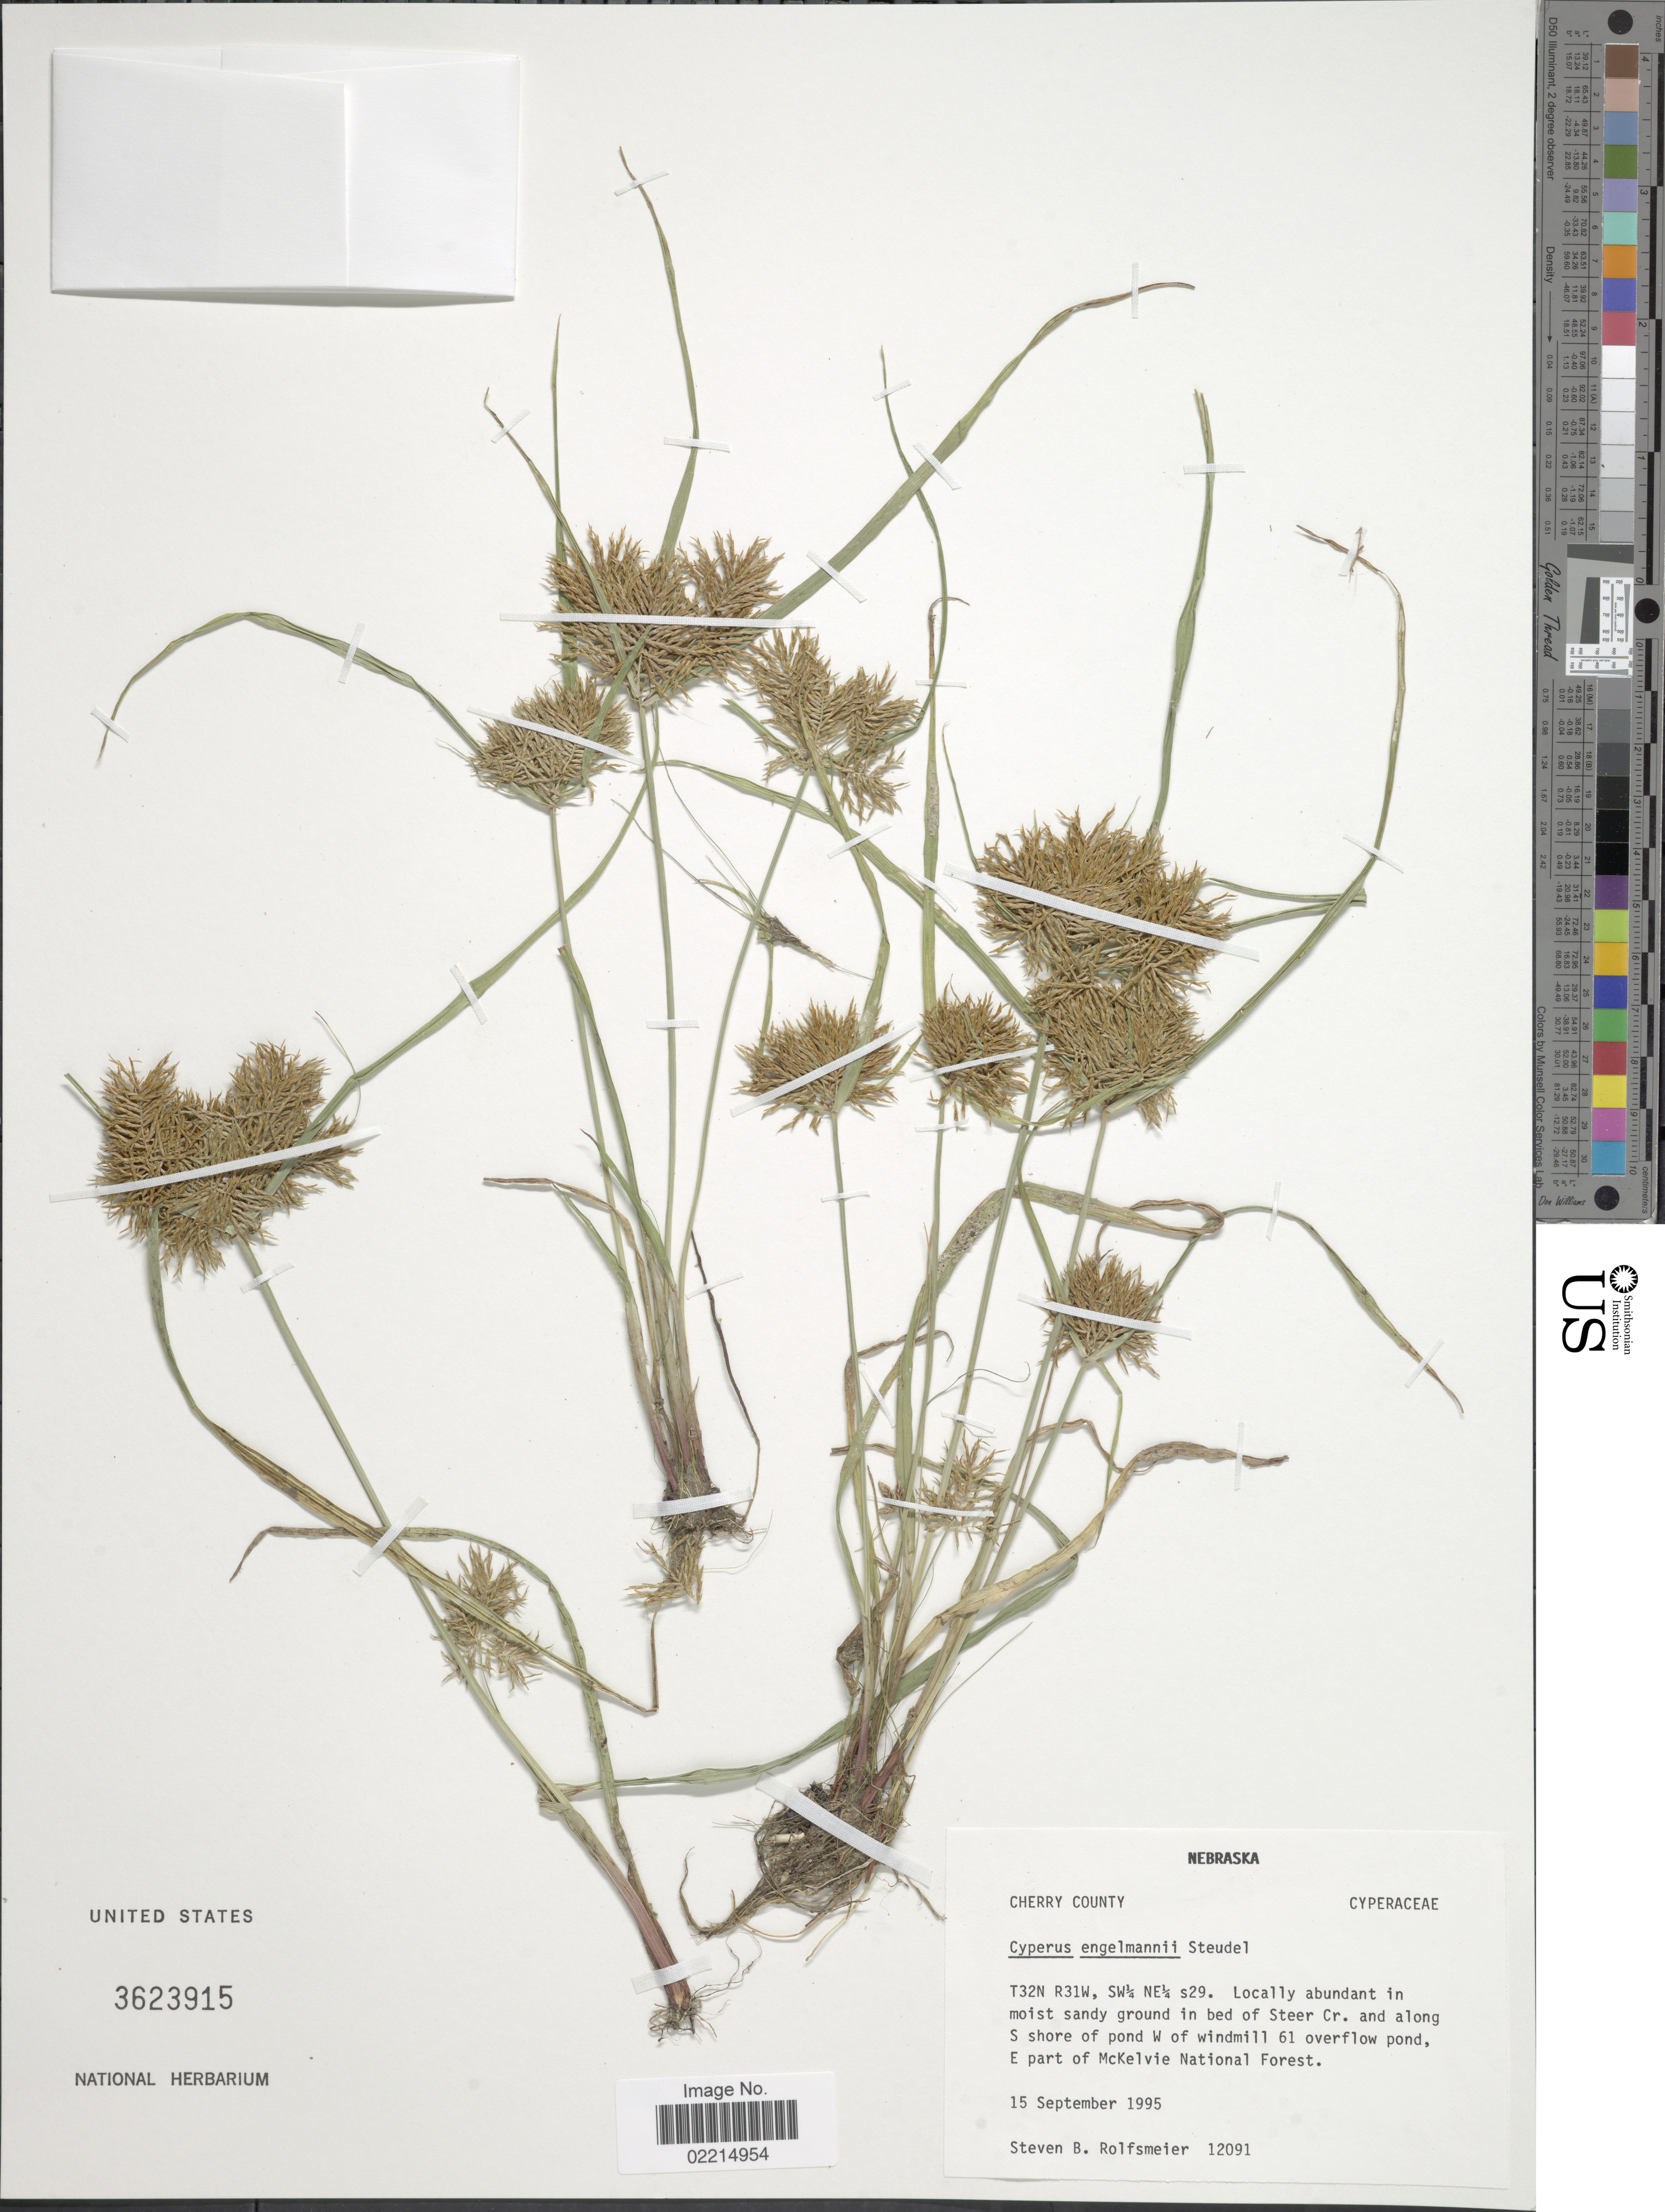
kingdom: Plantae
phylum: Tracheophyta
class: Liliopsida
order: Poales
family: Cyperaceae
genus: Cyperus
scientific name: Cyperus engelmannii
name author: Steud.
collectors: S. Rolfsmeier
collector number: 12091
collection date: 1995-09-15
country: United States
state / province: Nebraska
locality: T32N R31W, SW 1/4 NE1/4 s29, in moist sandy ground in bed of Steer Cr. and along S shore of pond W W of windmill 61 overflow pond, E part of McKelvie National Forest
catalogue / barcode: US 3623915